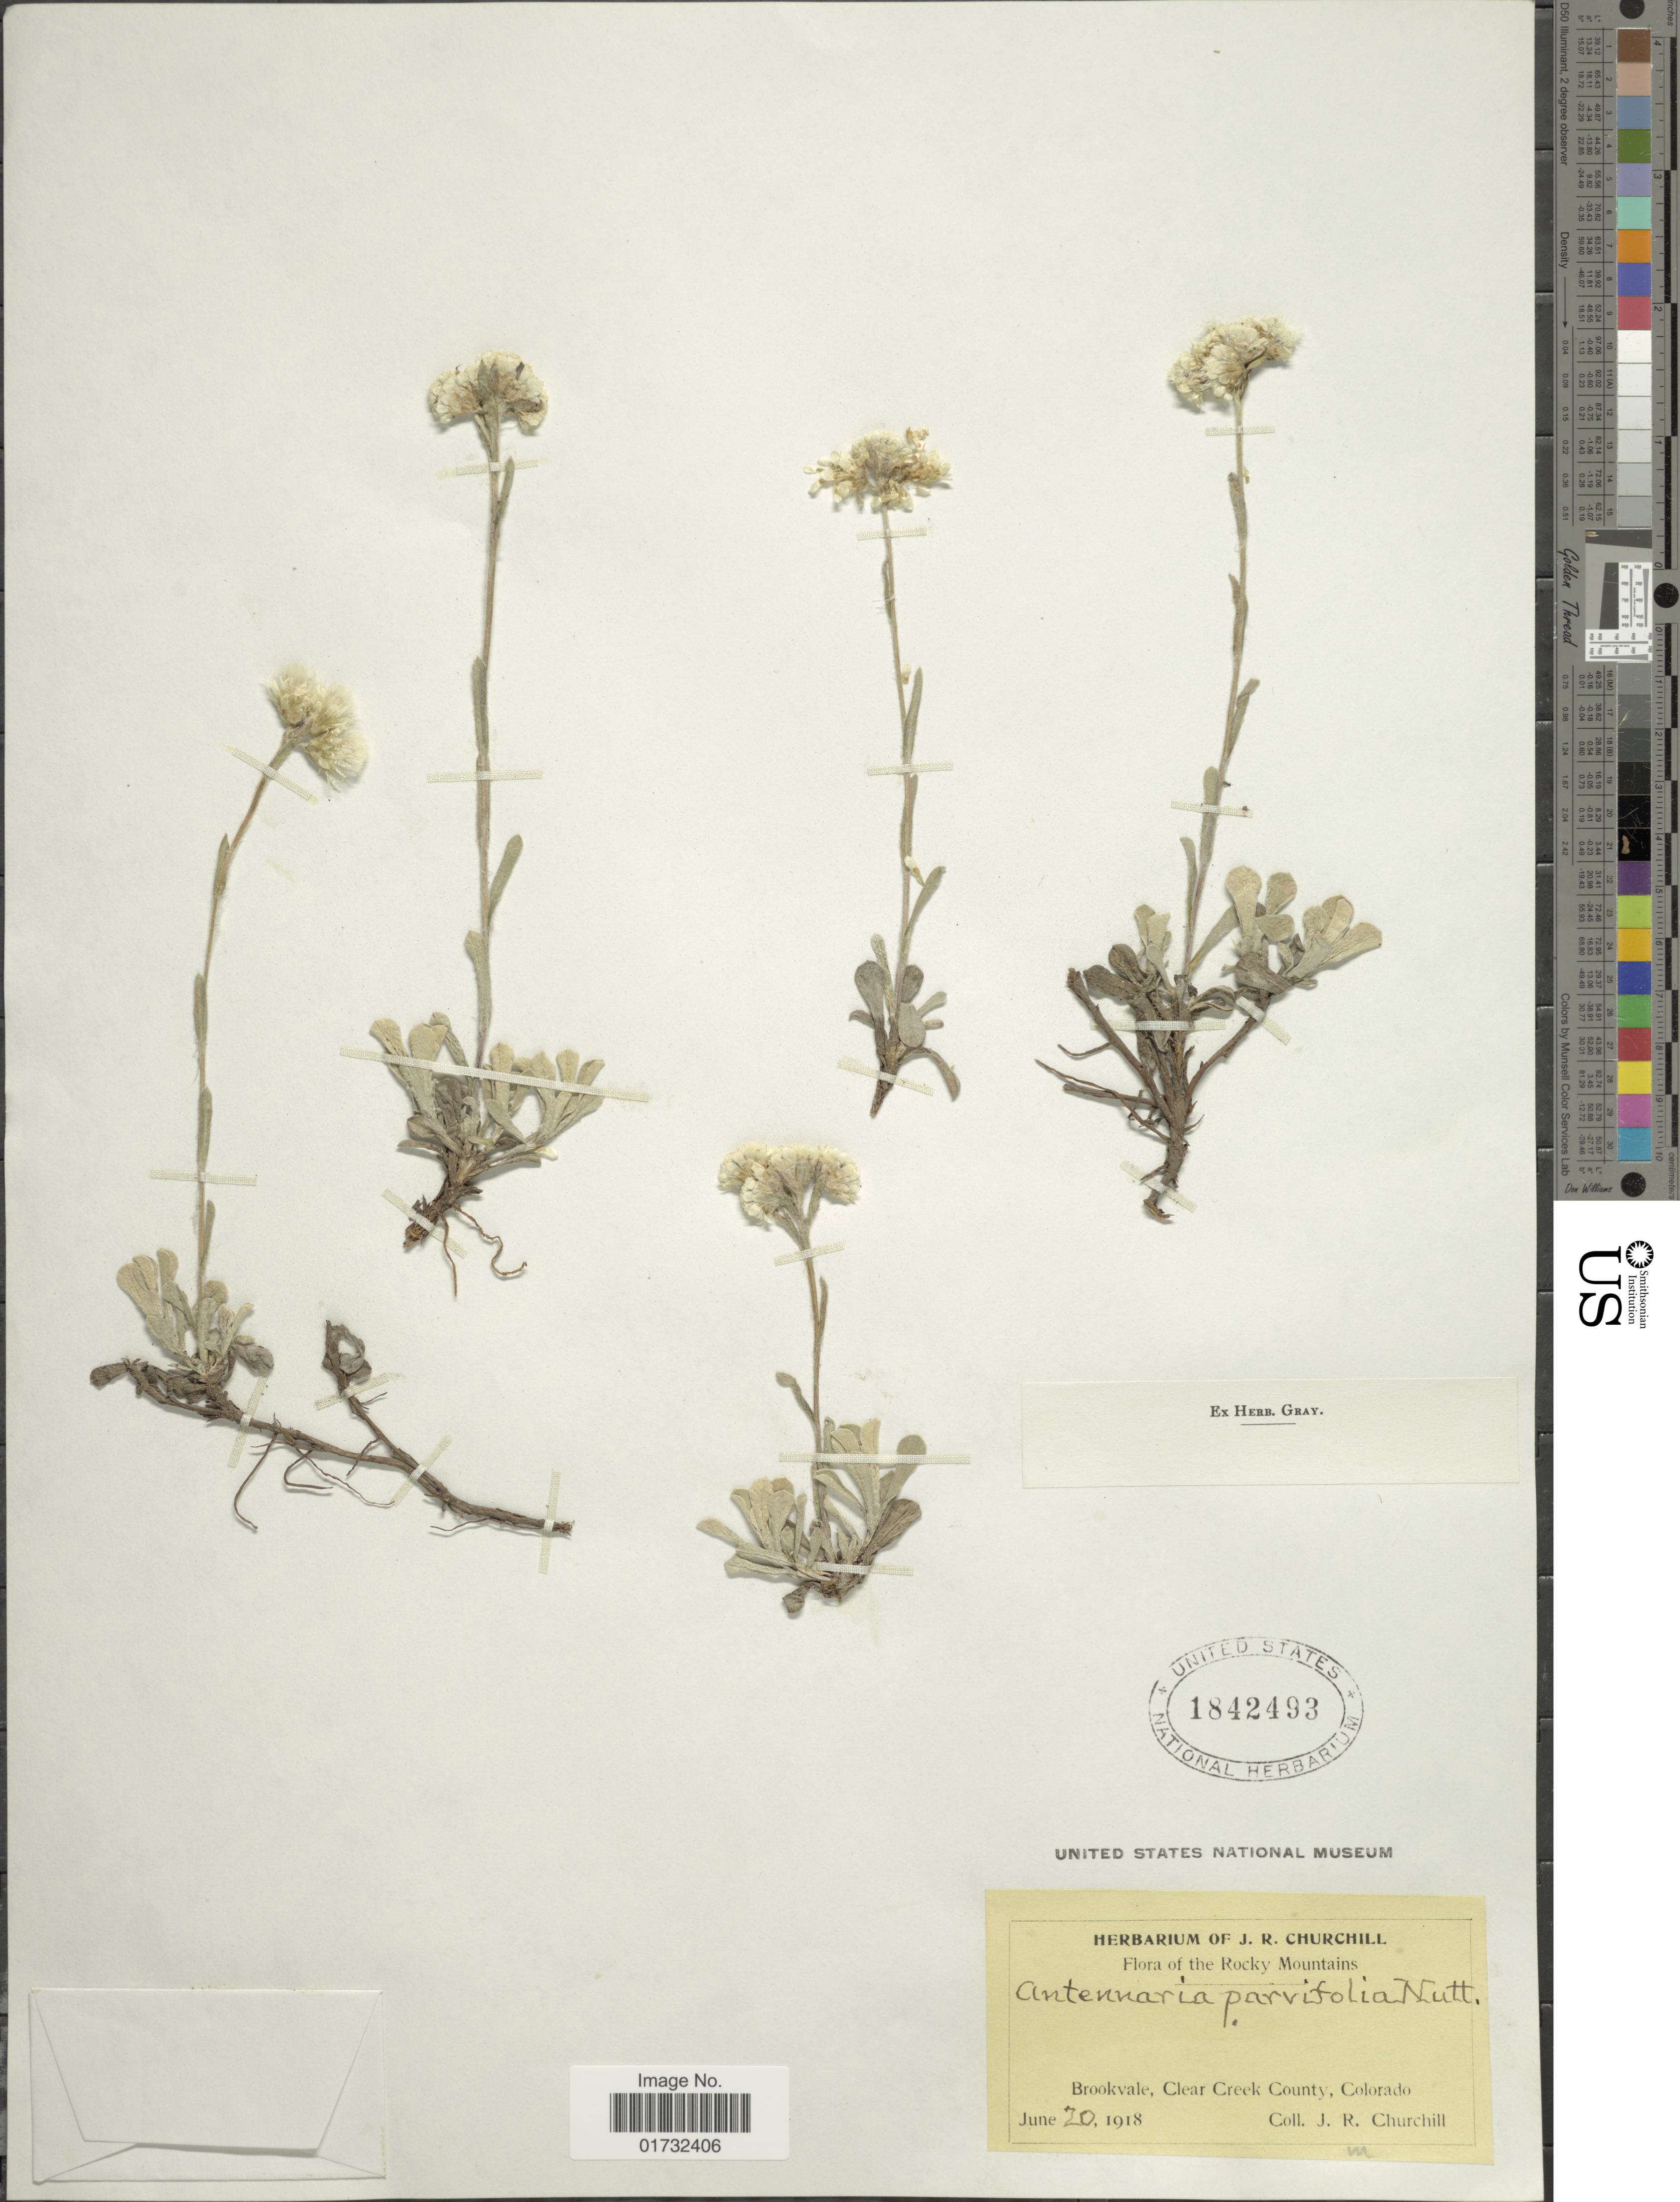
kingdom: Plantae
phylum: Tracheophyta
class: Magnoliopsida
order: Asterales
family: Asteraceae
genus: Antennaria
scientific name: Antennaria parvifolia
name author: Nutt.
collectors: J. Churchill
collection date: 1918-06-20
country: United States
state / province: Colorado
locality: Brookvale, Clear Creek County. Rocky Mountains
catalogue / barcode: US 1842493